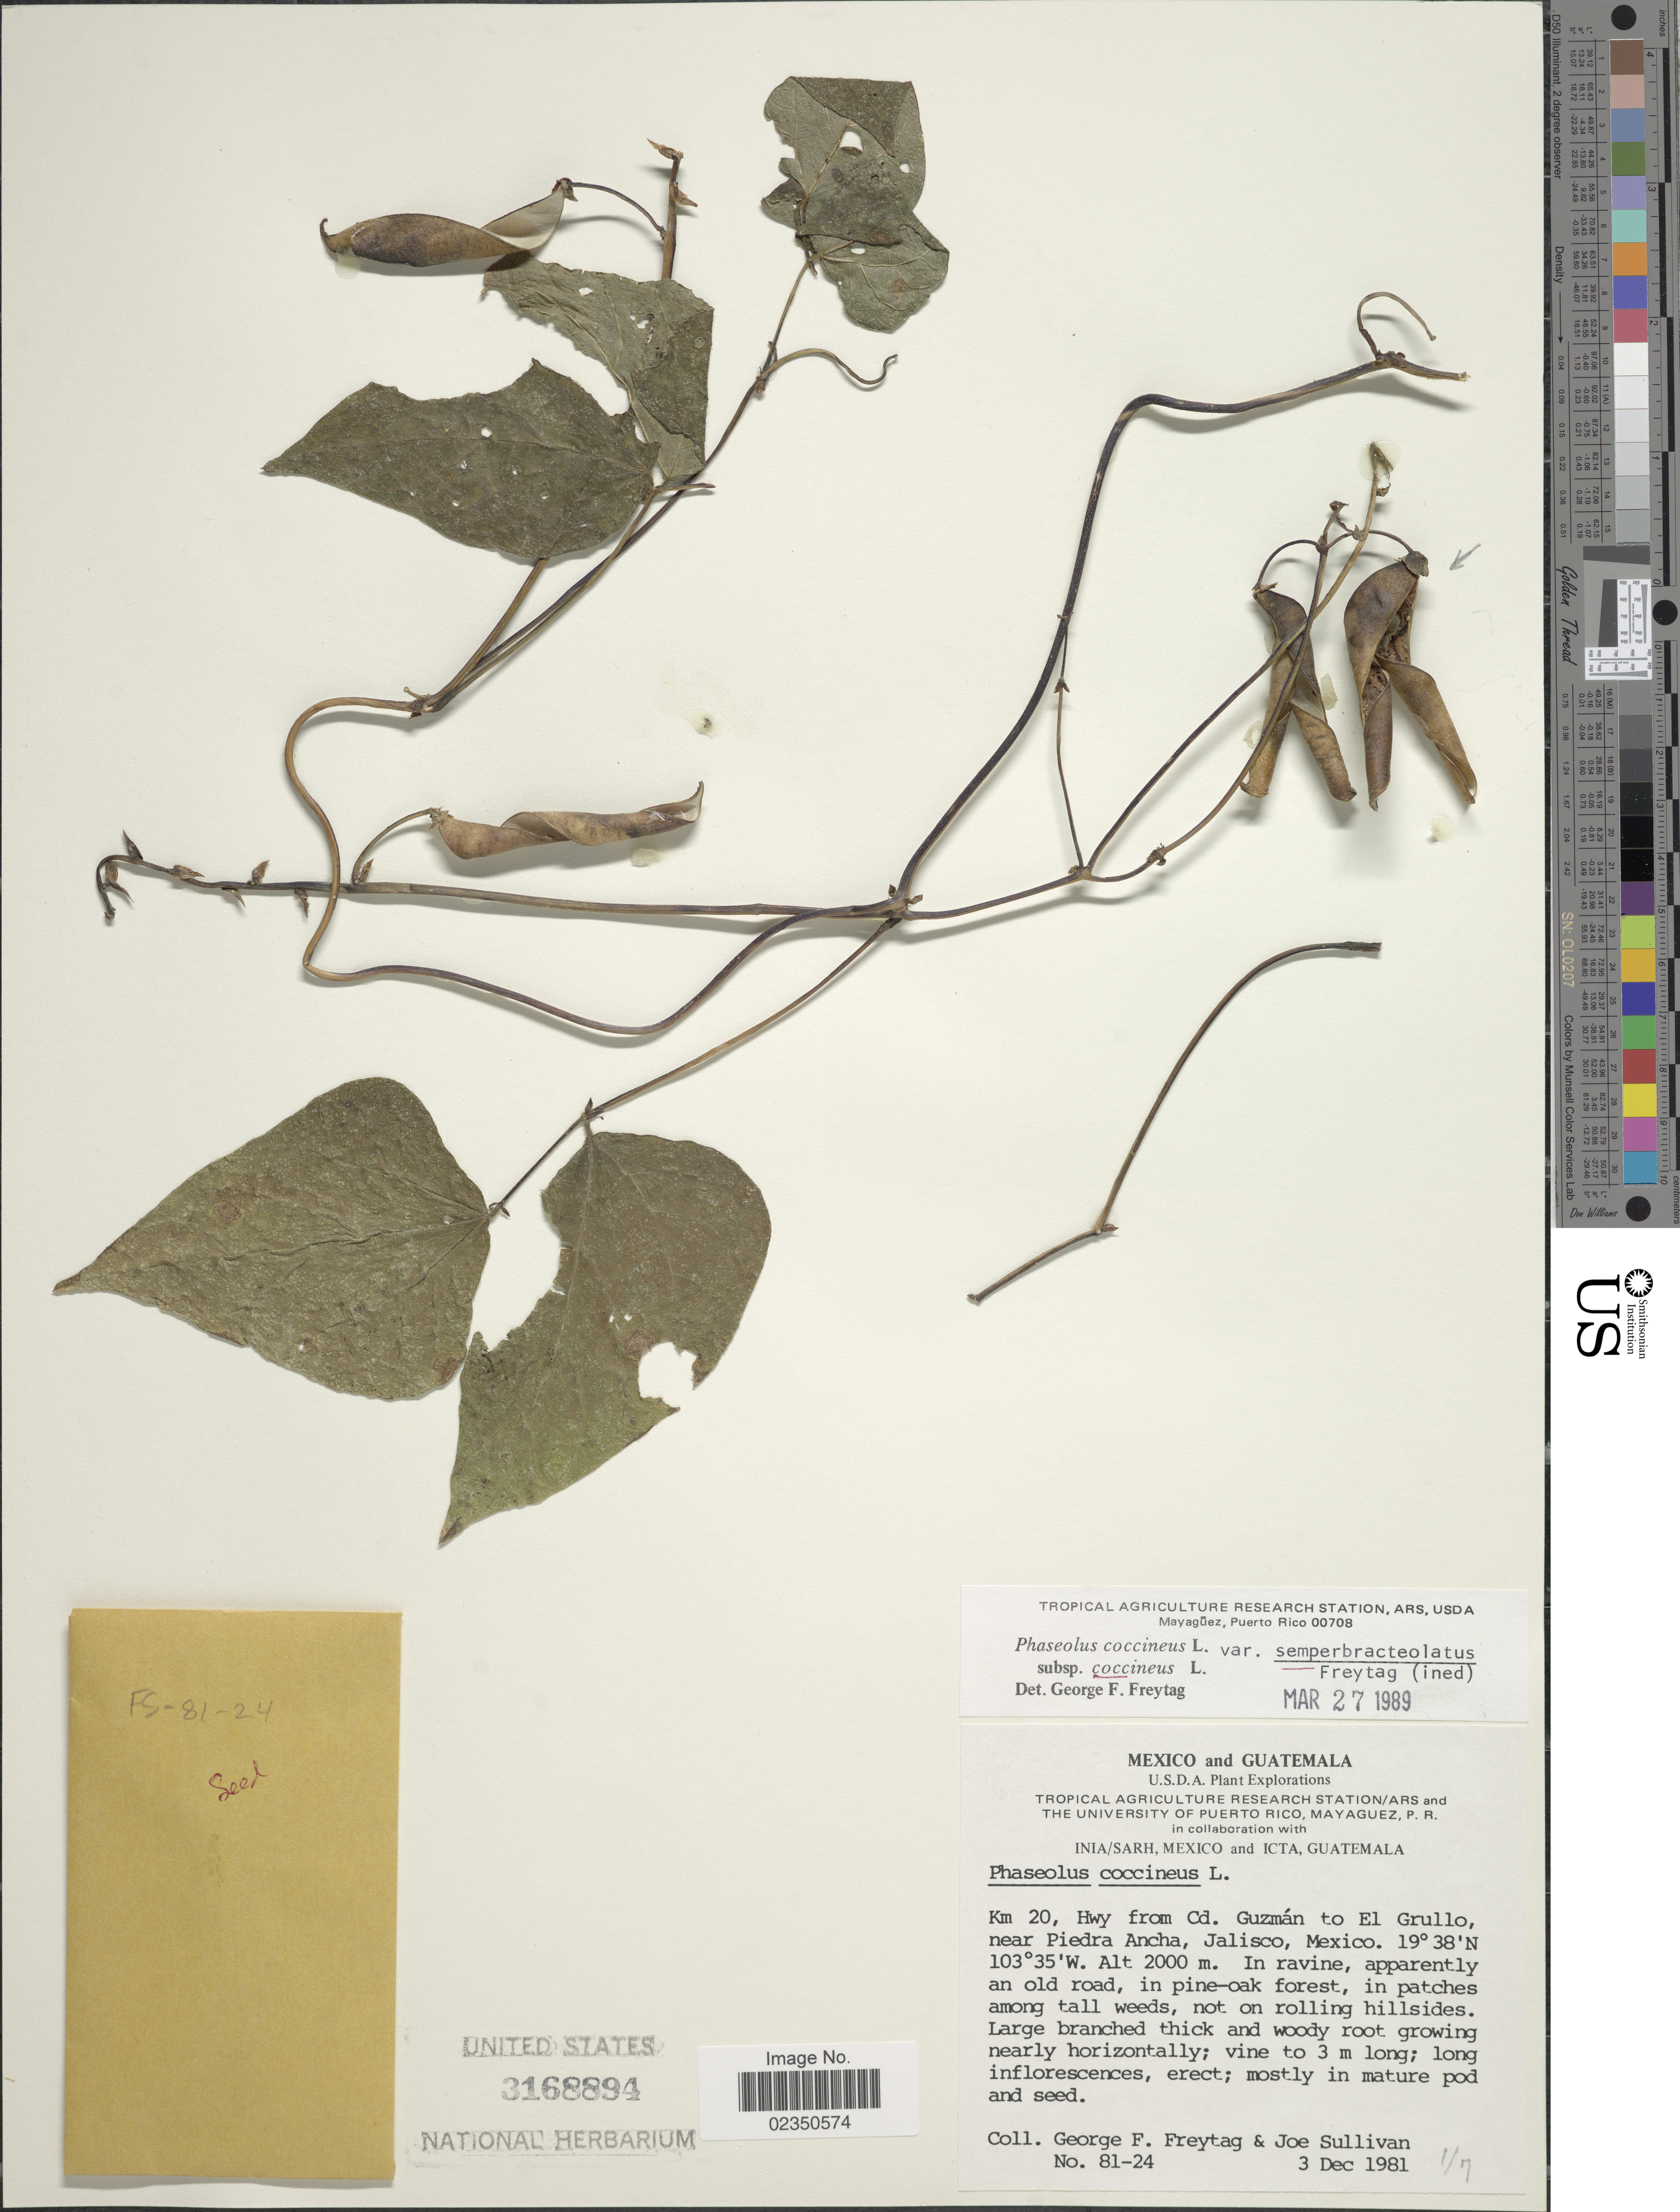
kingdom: Plantae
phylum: Tracheophyta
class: Magnoliopsida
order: Fabales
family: Fabaceae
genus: Phaseolus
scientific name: Phaseolus coccineus var. semperbracteolatus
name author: Freytag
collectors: G. F. Freytag & J. Sullivan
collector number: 81-24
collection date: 1981-12-03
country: Mexico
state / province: Jalisco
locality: Km 20, Hwy from Cd. Guzman to El Grullo, near Piedra Ancha, in ravine, apparantly an old road.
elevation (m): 2000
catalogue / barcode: US 3168894